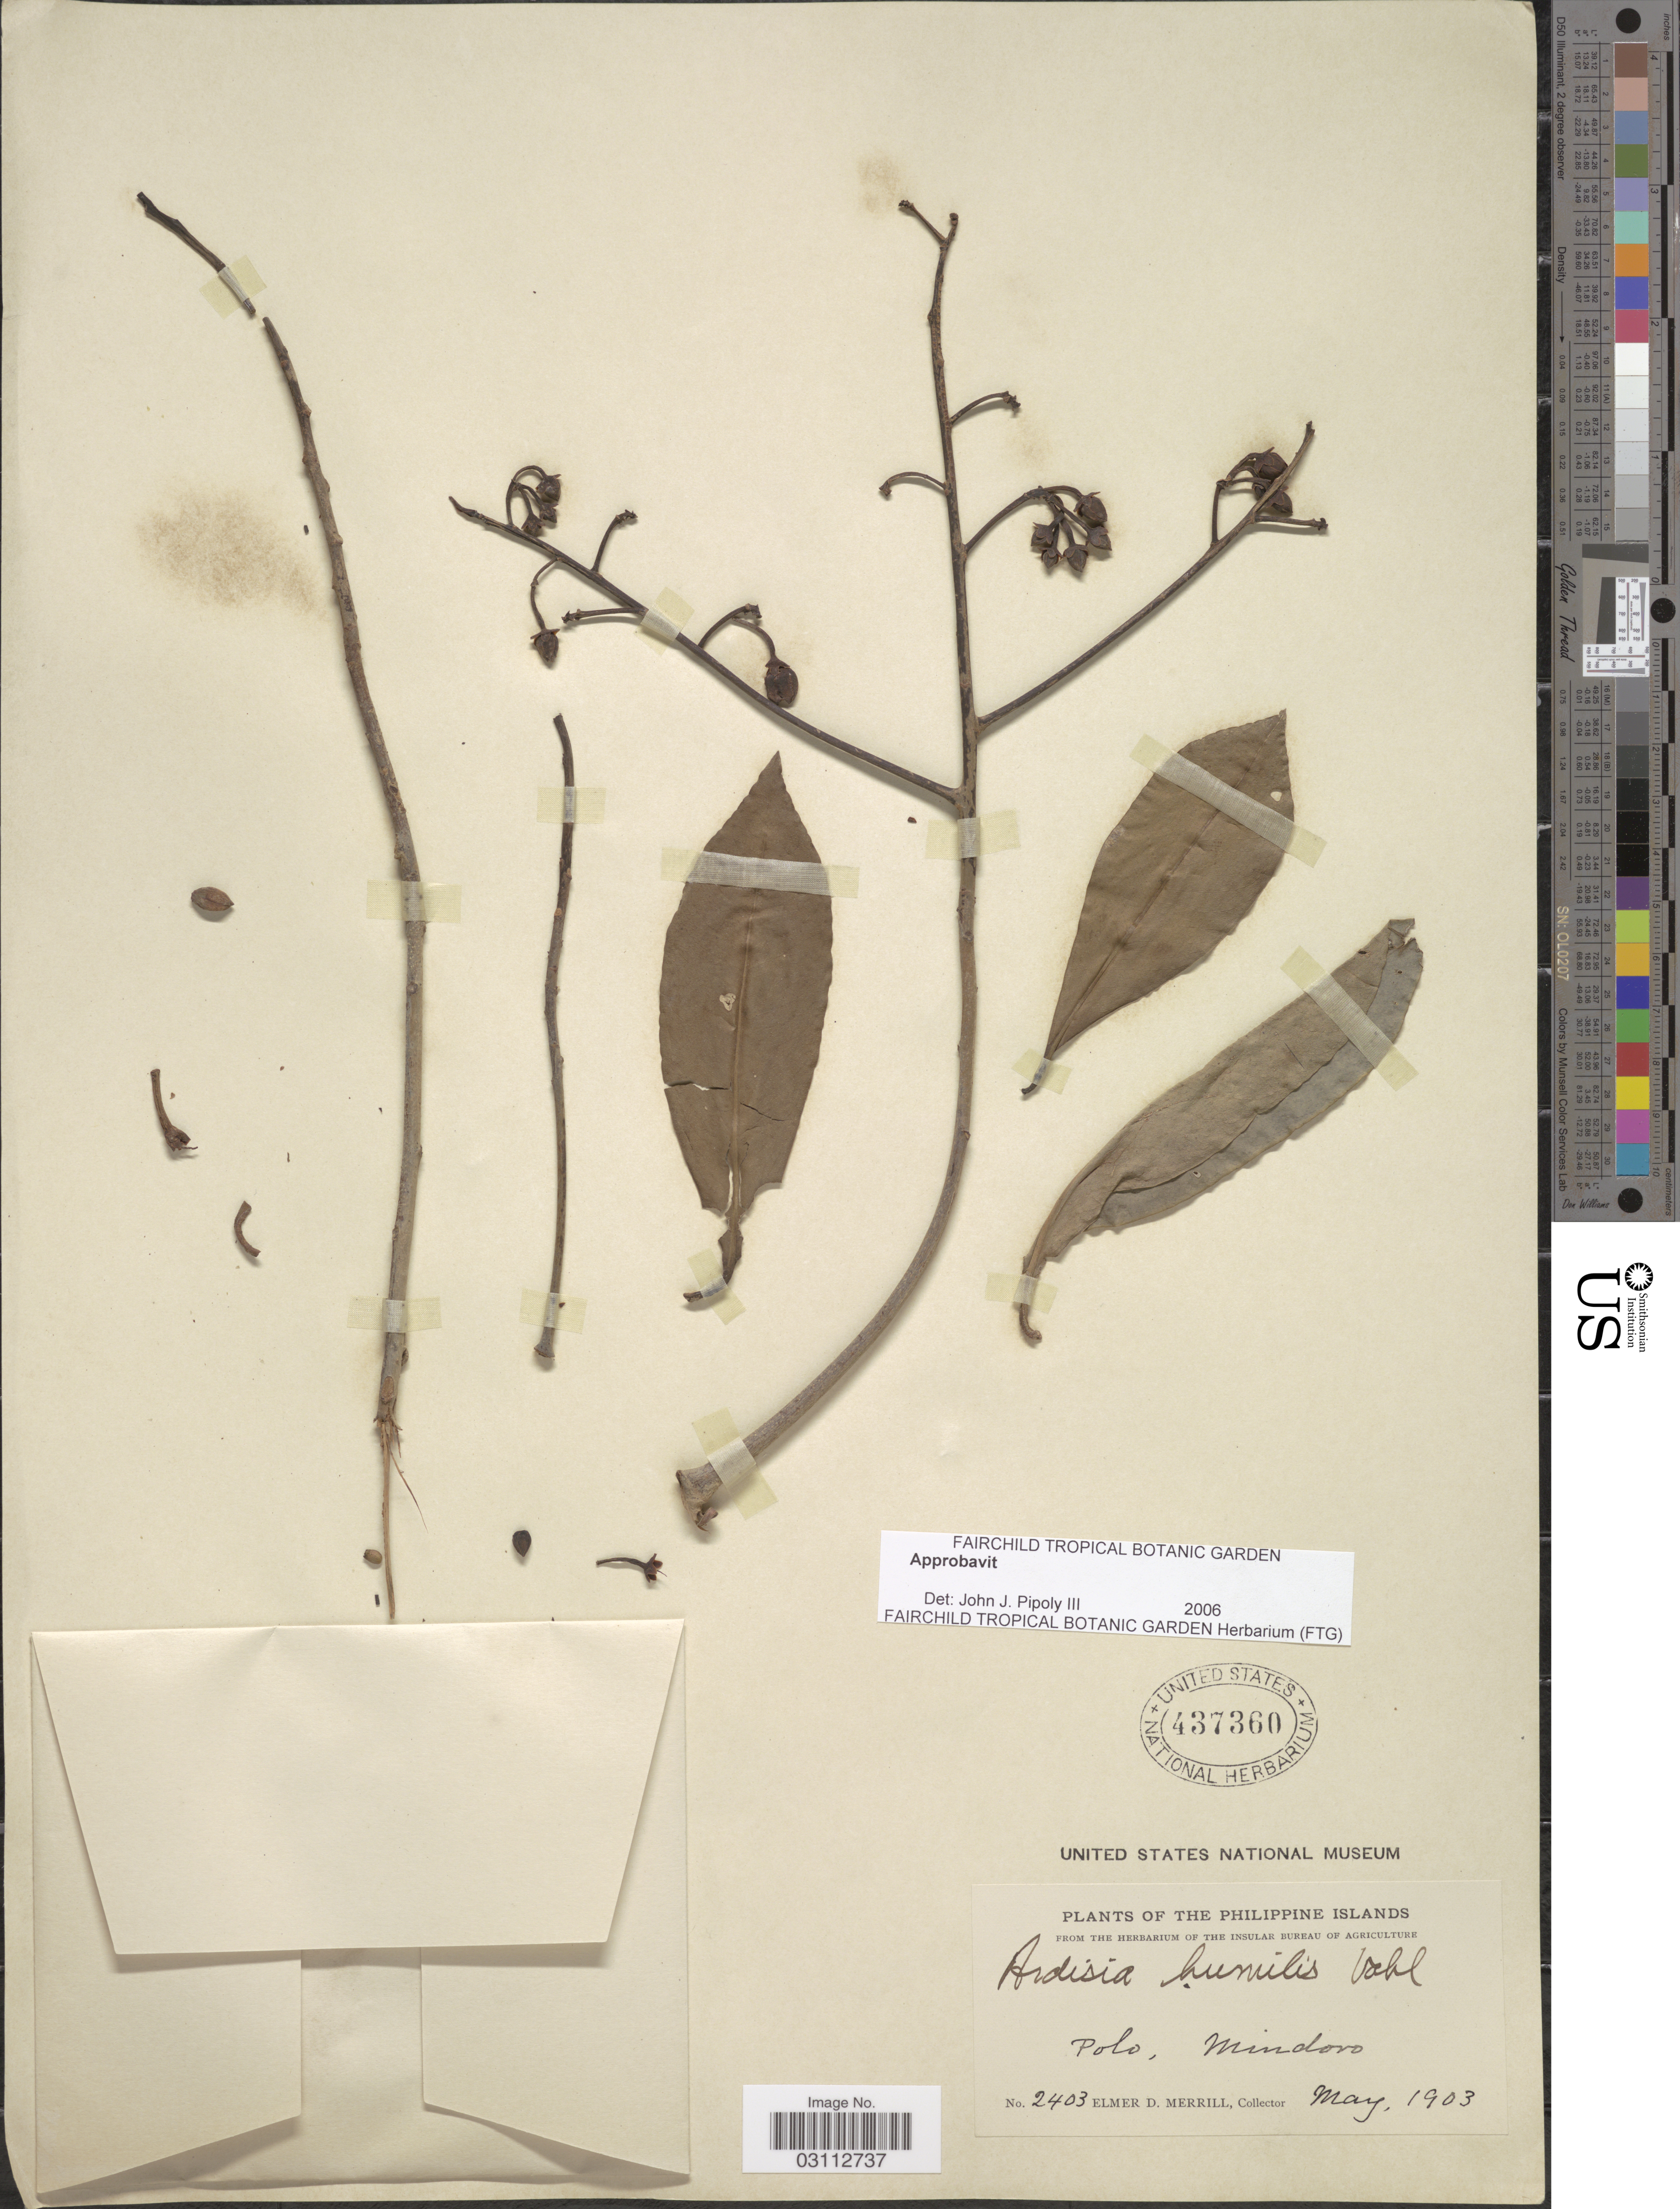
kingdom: Plantae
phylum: Tracheophyta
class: Magnoliopsida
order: Ericales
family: Primulaceae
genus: Ardisia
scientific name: Ardisia humilis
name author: Vahl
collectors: E. D. Merrill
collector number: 2403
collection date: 1903-05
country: Philippines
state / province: Mimaropa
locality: The Philippine Islands, Polo, Mindoro.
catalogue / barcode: US 437360